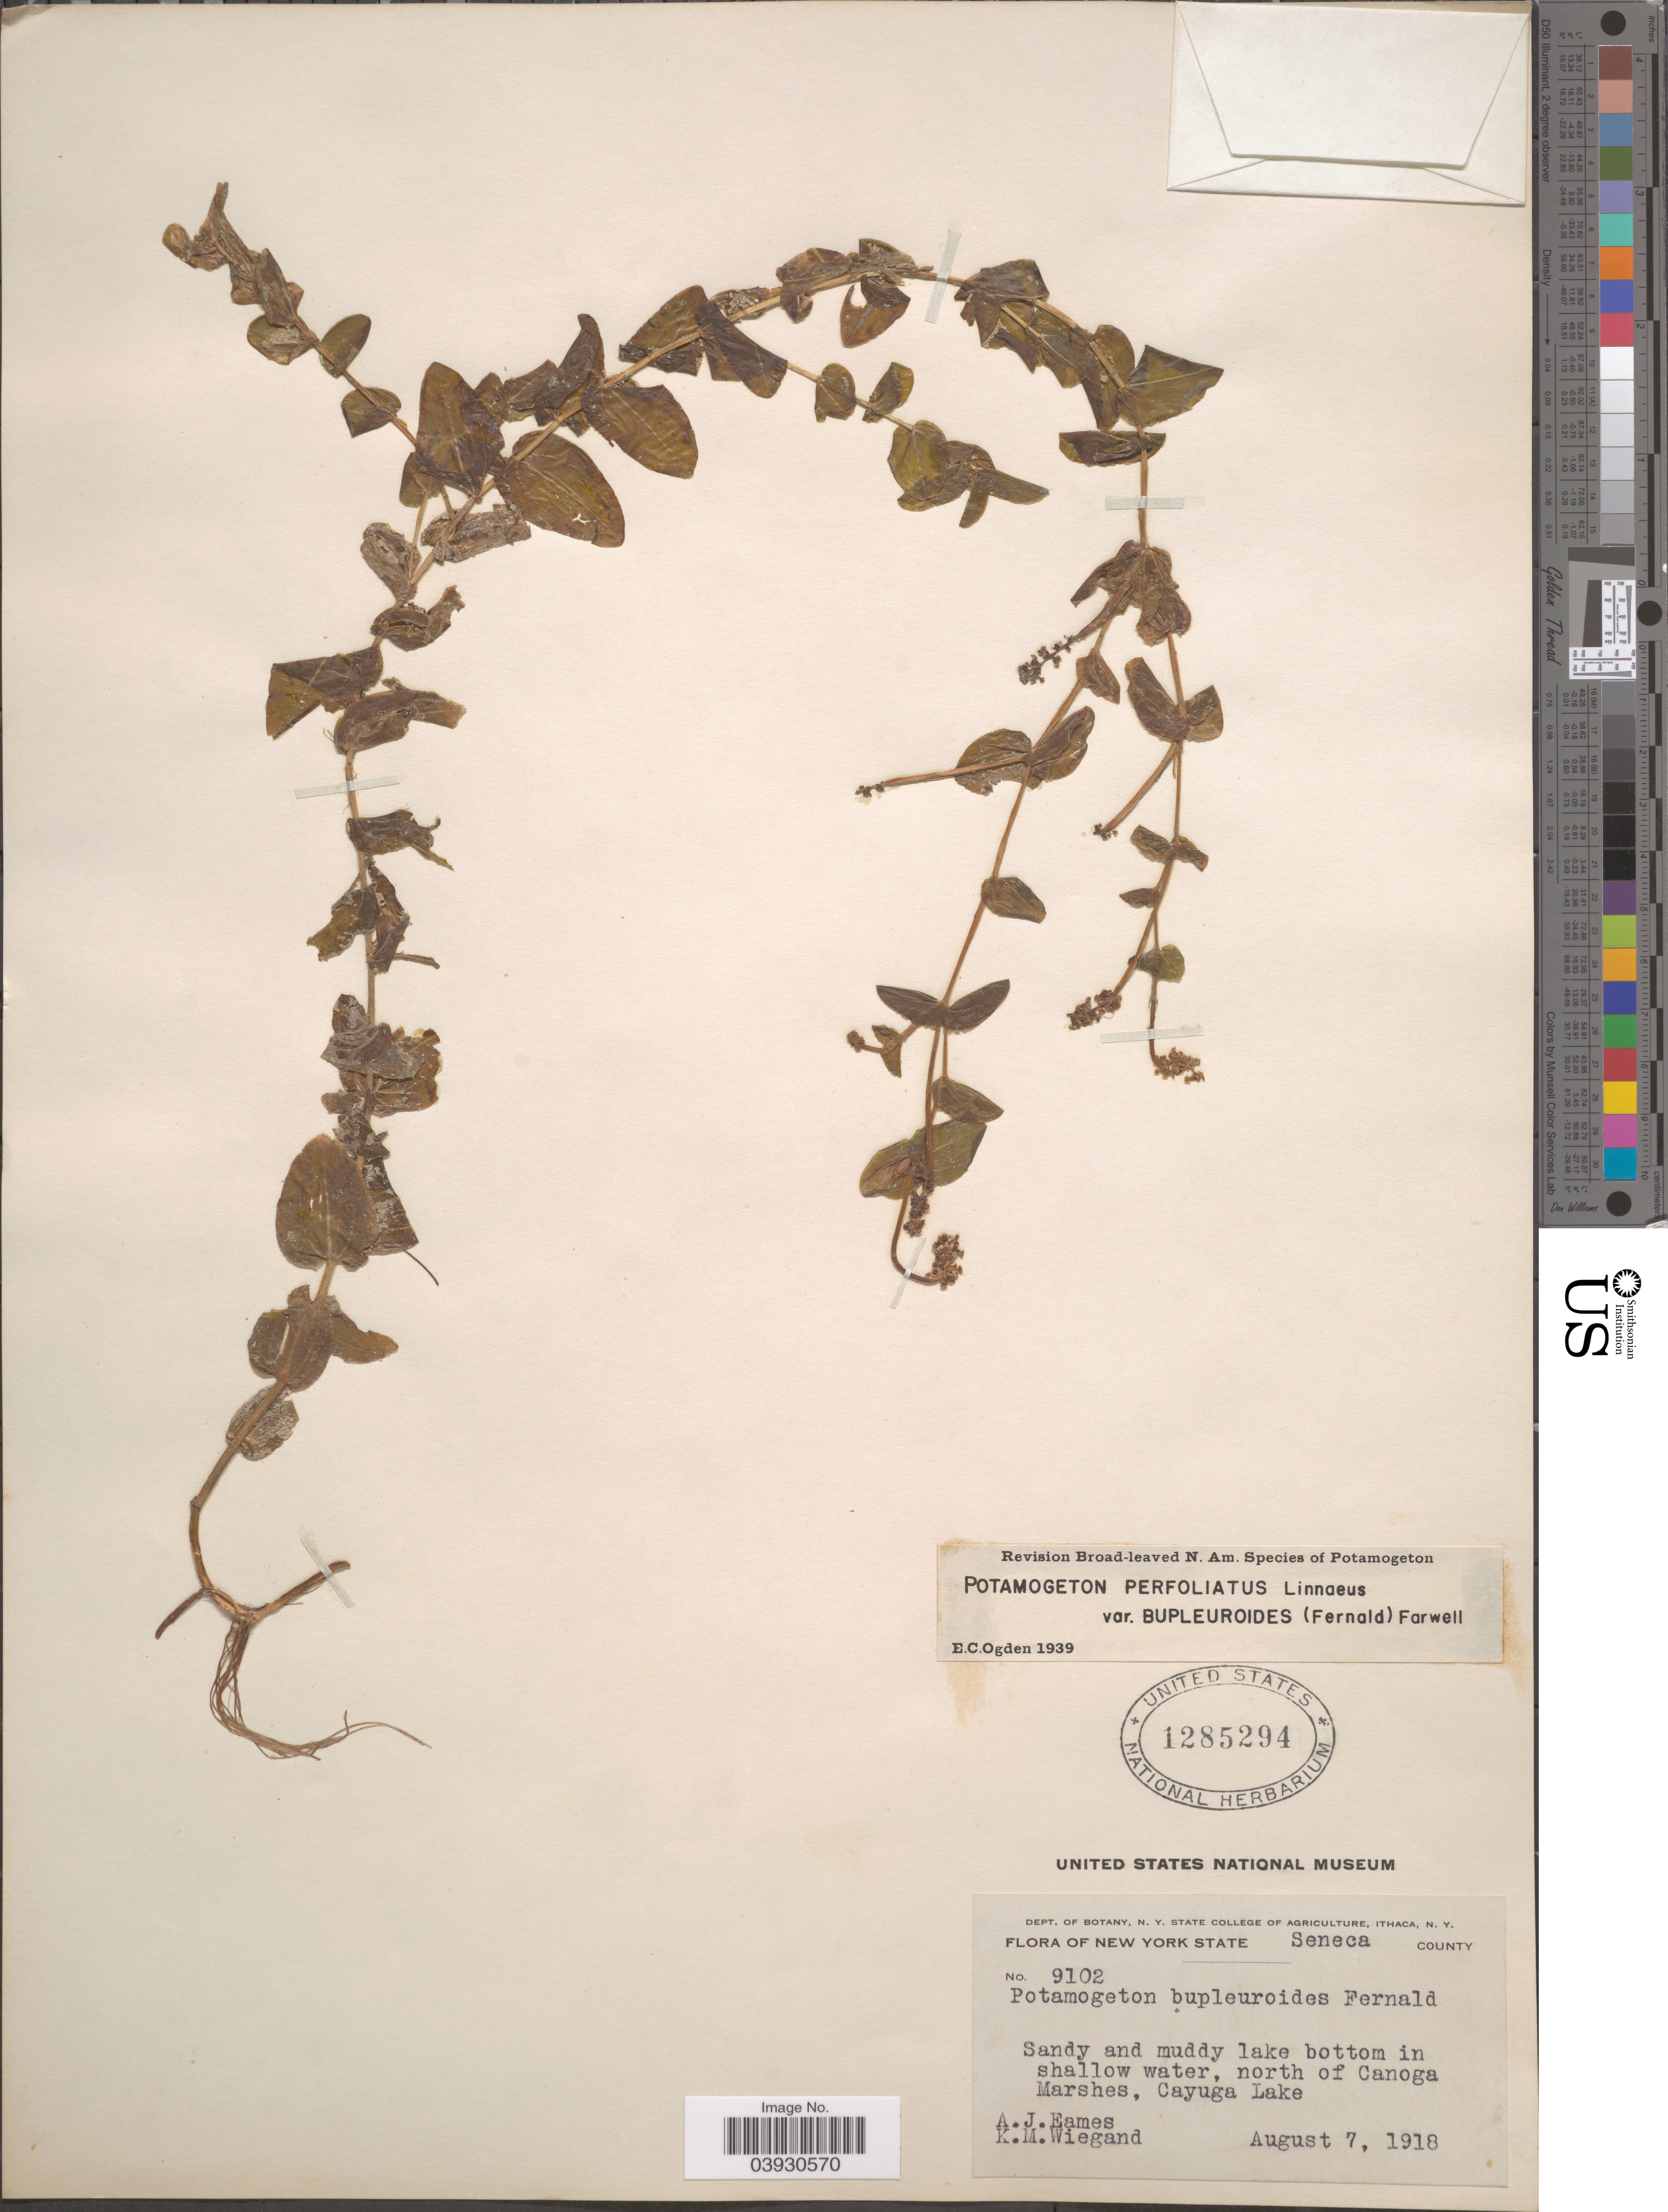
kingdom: Plantae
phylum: Tracheophyta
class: Liliopsida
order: Alismatales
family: Potamogetonaceae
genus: Potamogeton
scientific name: Potamogeton perfoliatus var. bupleuroides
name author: (Fernald) Farw.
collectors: A. J. Eames & K. M. Wiegand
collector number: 9102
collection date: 1918-08-07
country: United States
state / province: New York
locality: Seneca County. Sandy and muddy lake bottom in shallow water, north of Canoga Marshes, Cayuga Lake.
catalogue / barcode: US 1285294